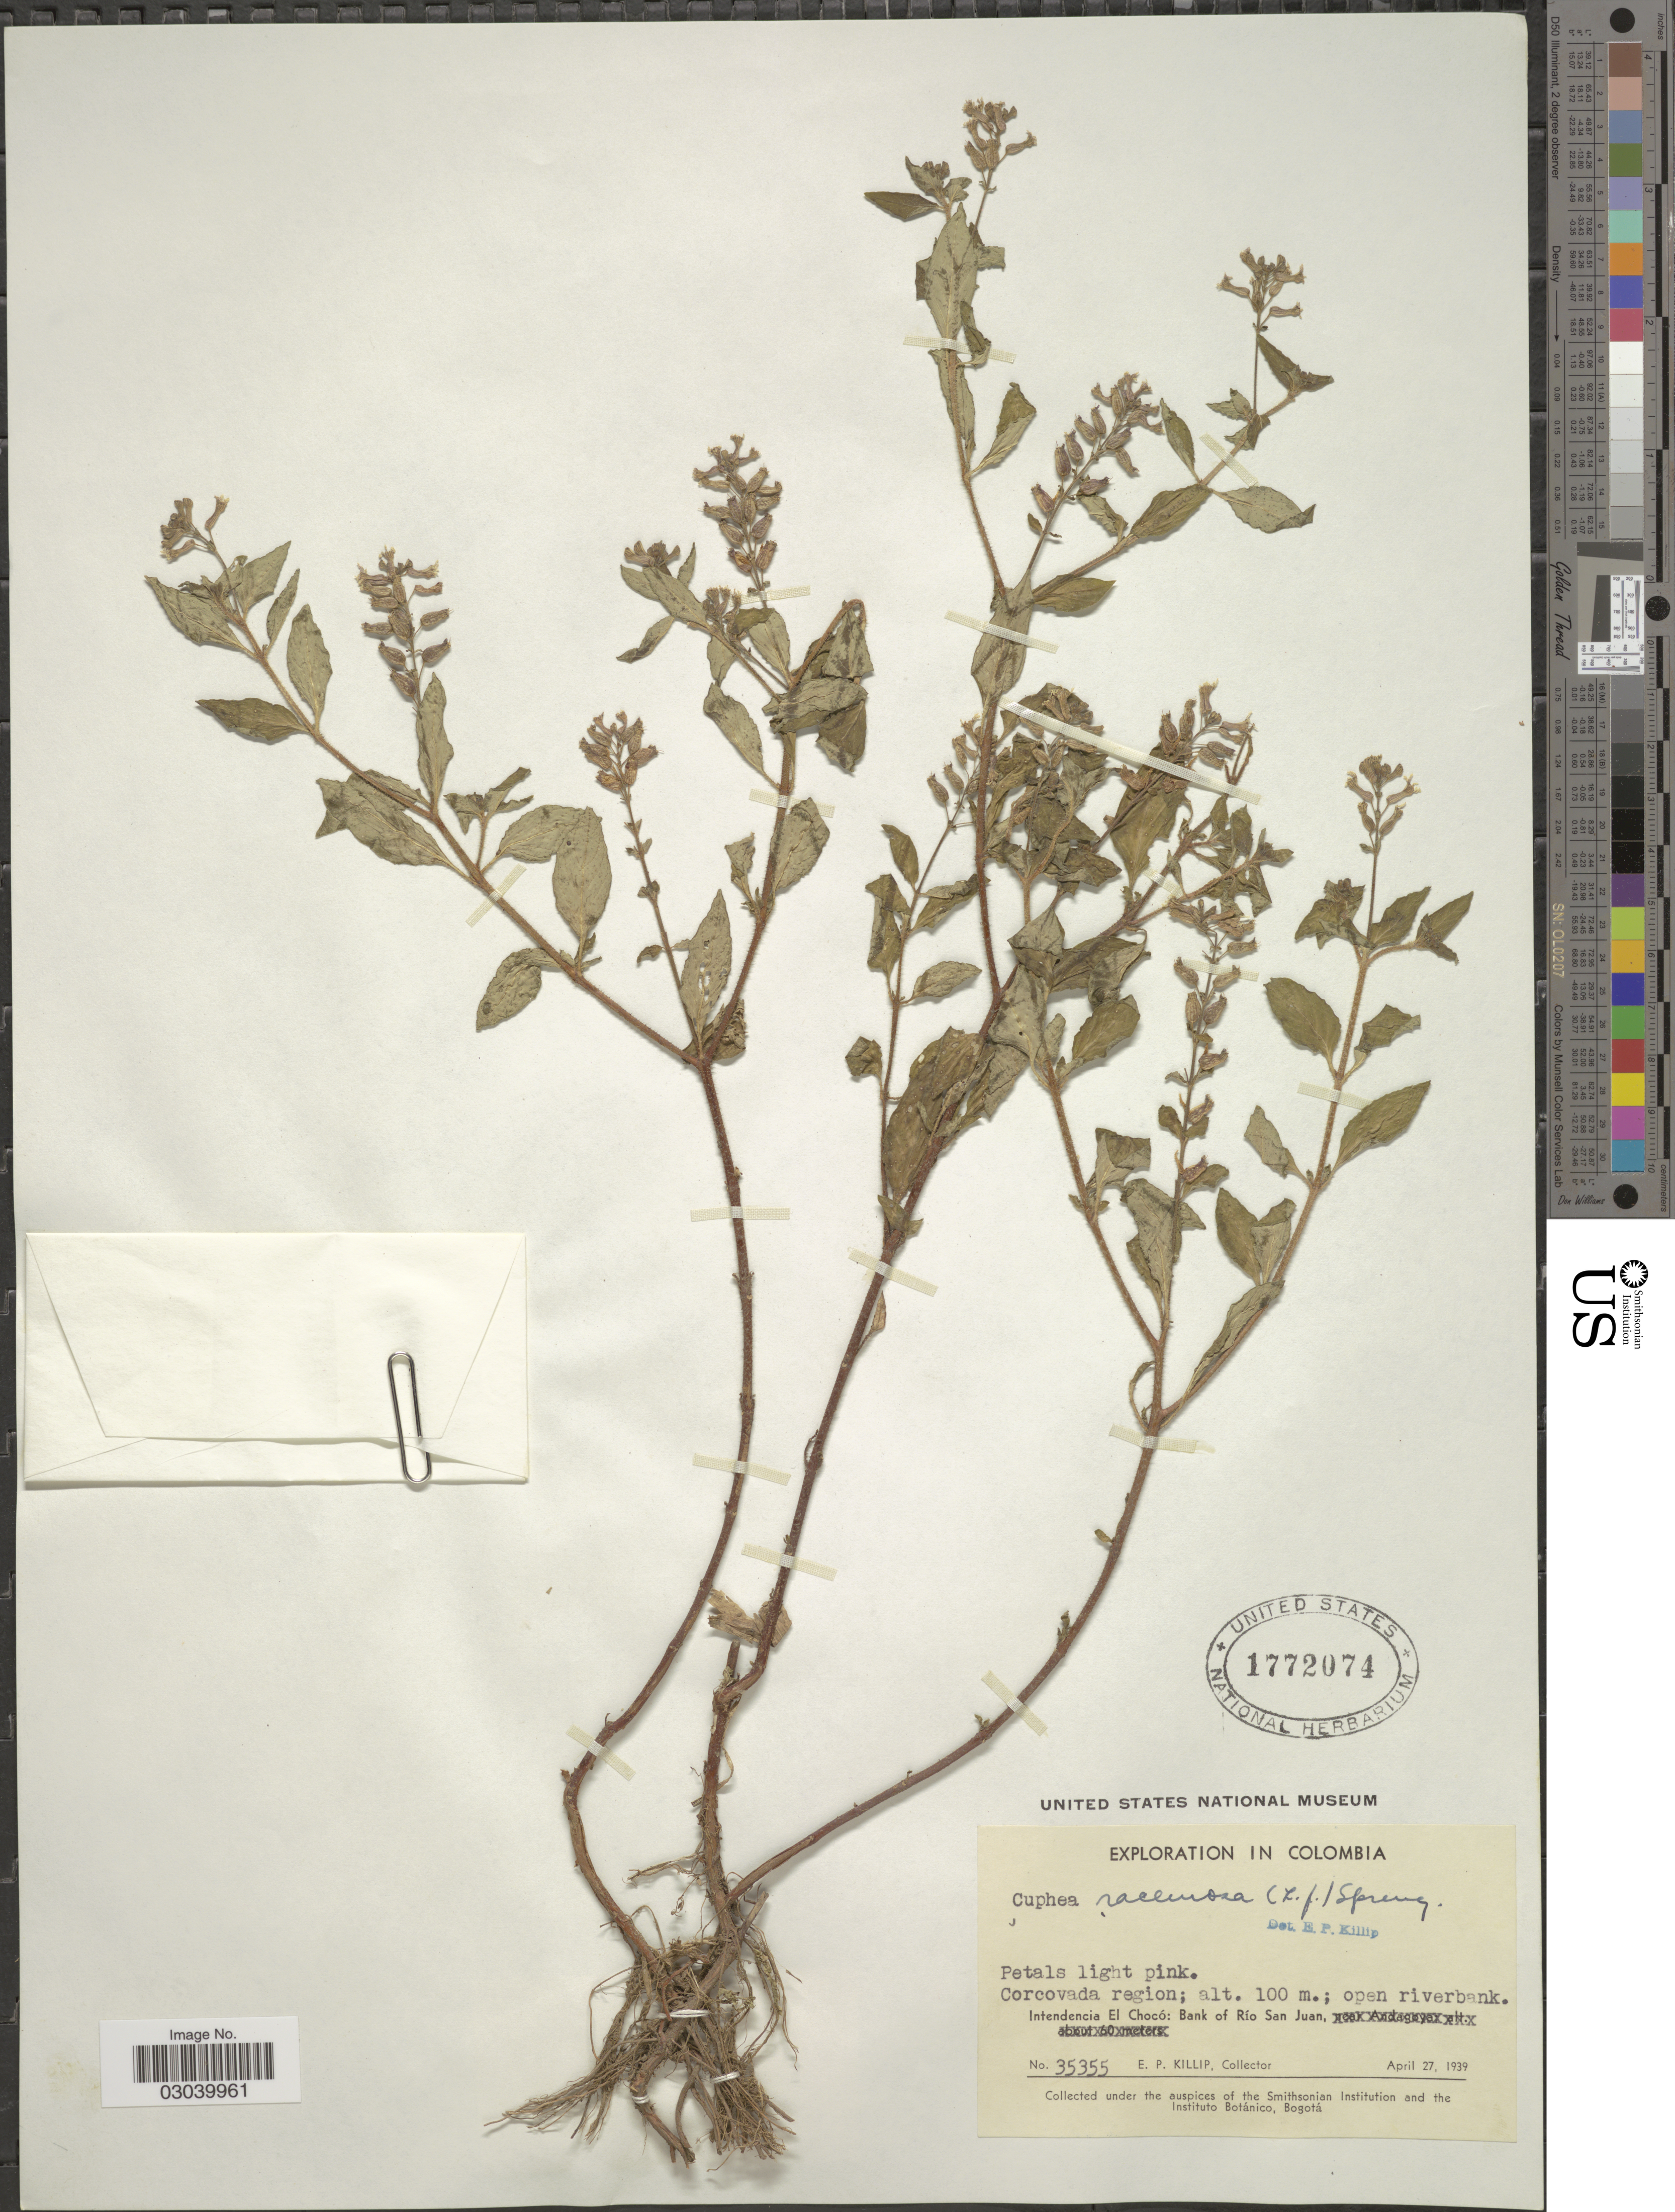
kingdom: Plantae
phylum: Tracheophyta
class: Magnoliopsida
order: Myrtales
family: Lythraceae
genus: Cuphea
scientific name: Cuphea racemosa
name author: (L. f.) Spreng.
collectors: E. P. Killip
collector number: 35355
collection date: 1939-04-27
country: Colombia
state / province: Chocó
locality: Corcovada region, Intendencia El Chocó: Bank of Río San Juan.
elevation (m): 100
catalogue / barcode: US 1772074